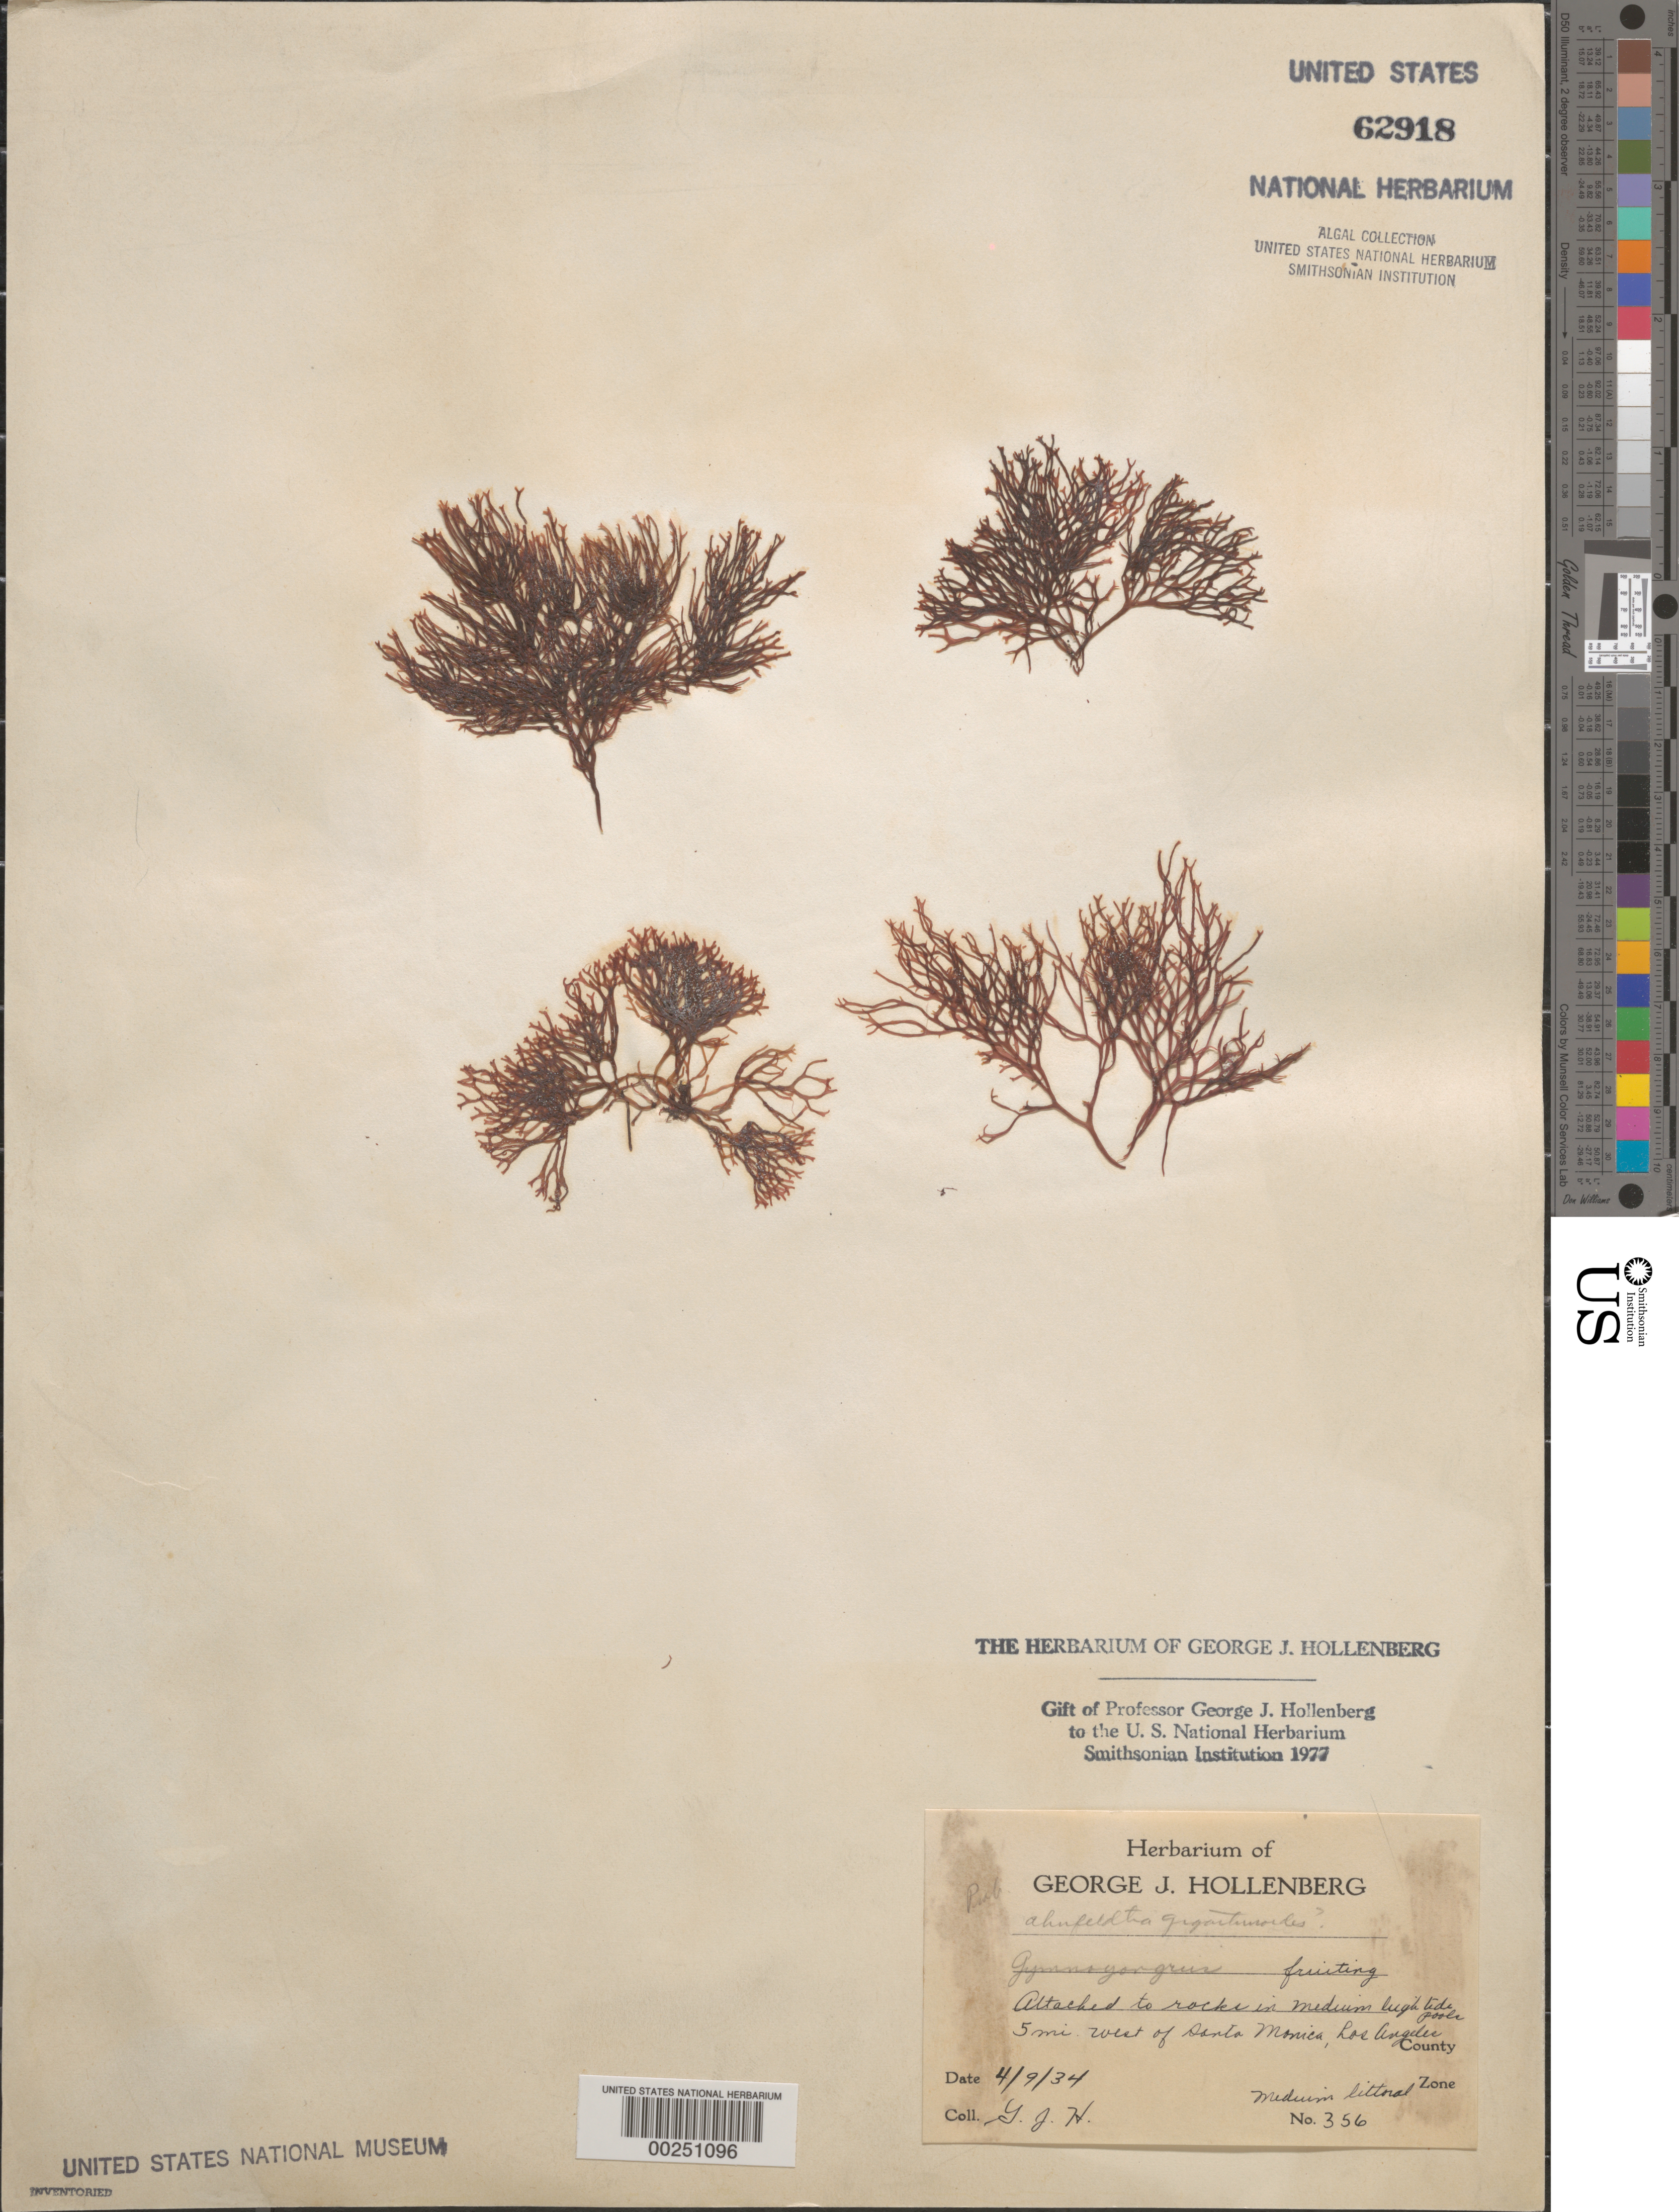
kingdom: Plantae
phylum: Rhodophyta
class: Florideophyceae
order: Ahnfeltiales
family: Ahnfeltiaceae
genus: Ahnfeltia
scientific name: Ahnfeltia gigartinoides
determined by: Hollenberg, George J.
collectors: G. Hollenberg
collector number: GJH 356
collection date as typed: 09 Apr 1934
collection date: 1934-04-09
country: United States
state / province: California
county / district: Los Angeles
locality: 5 miles west of Santa Monica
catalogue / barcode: US 62918